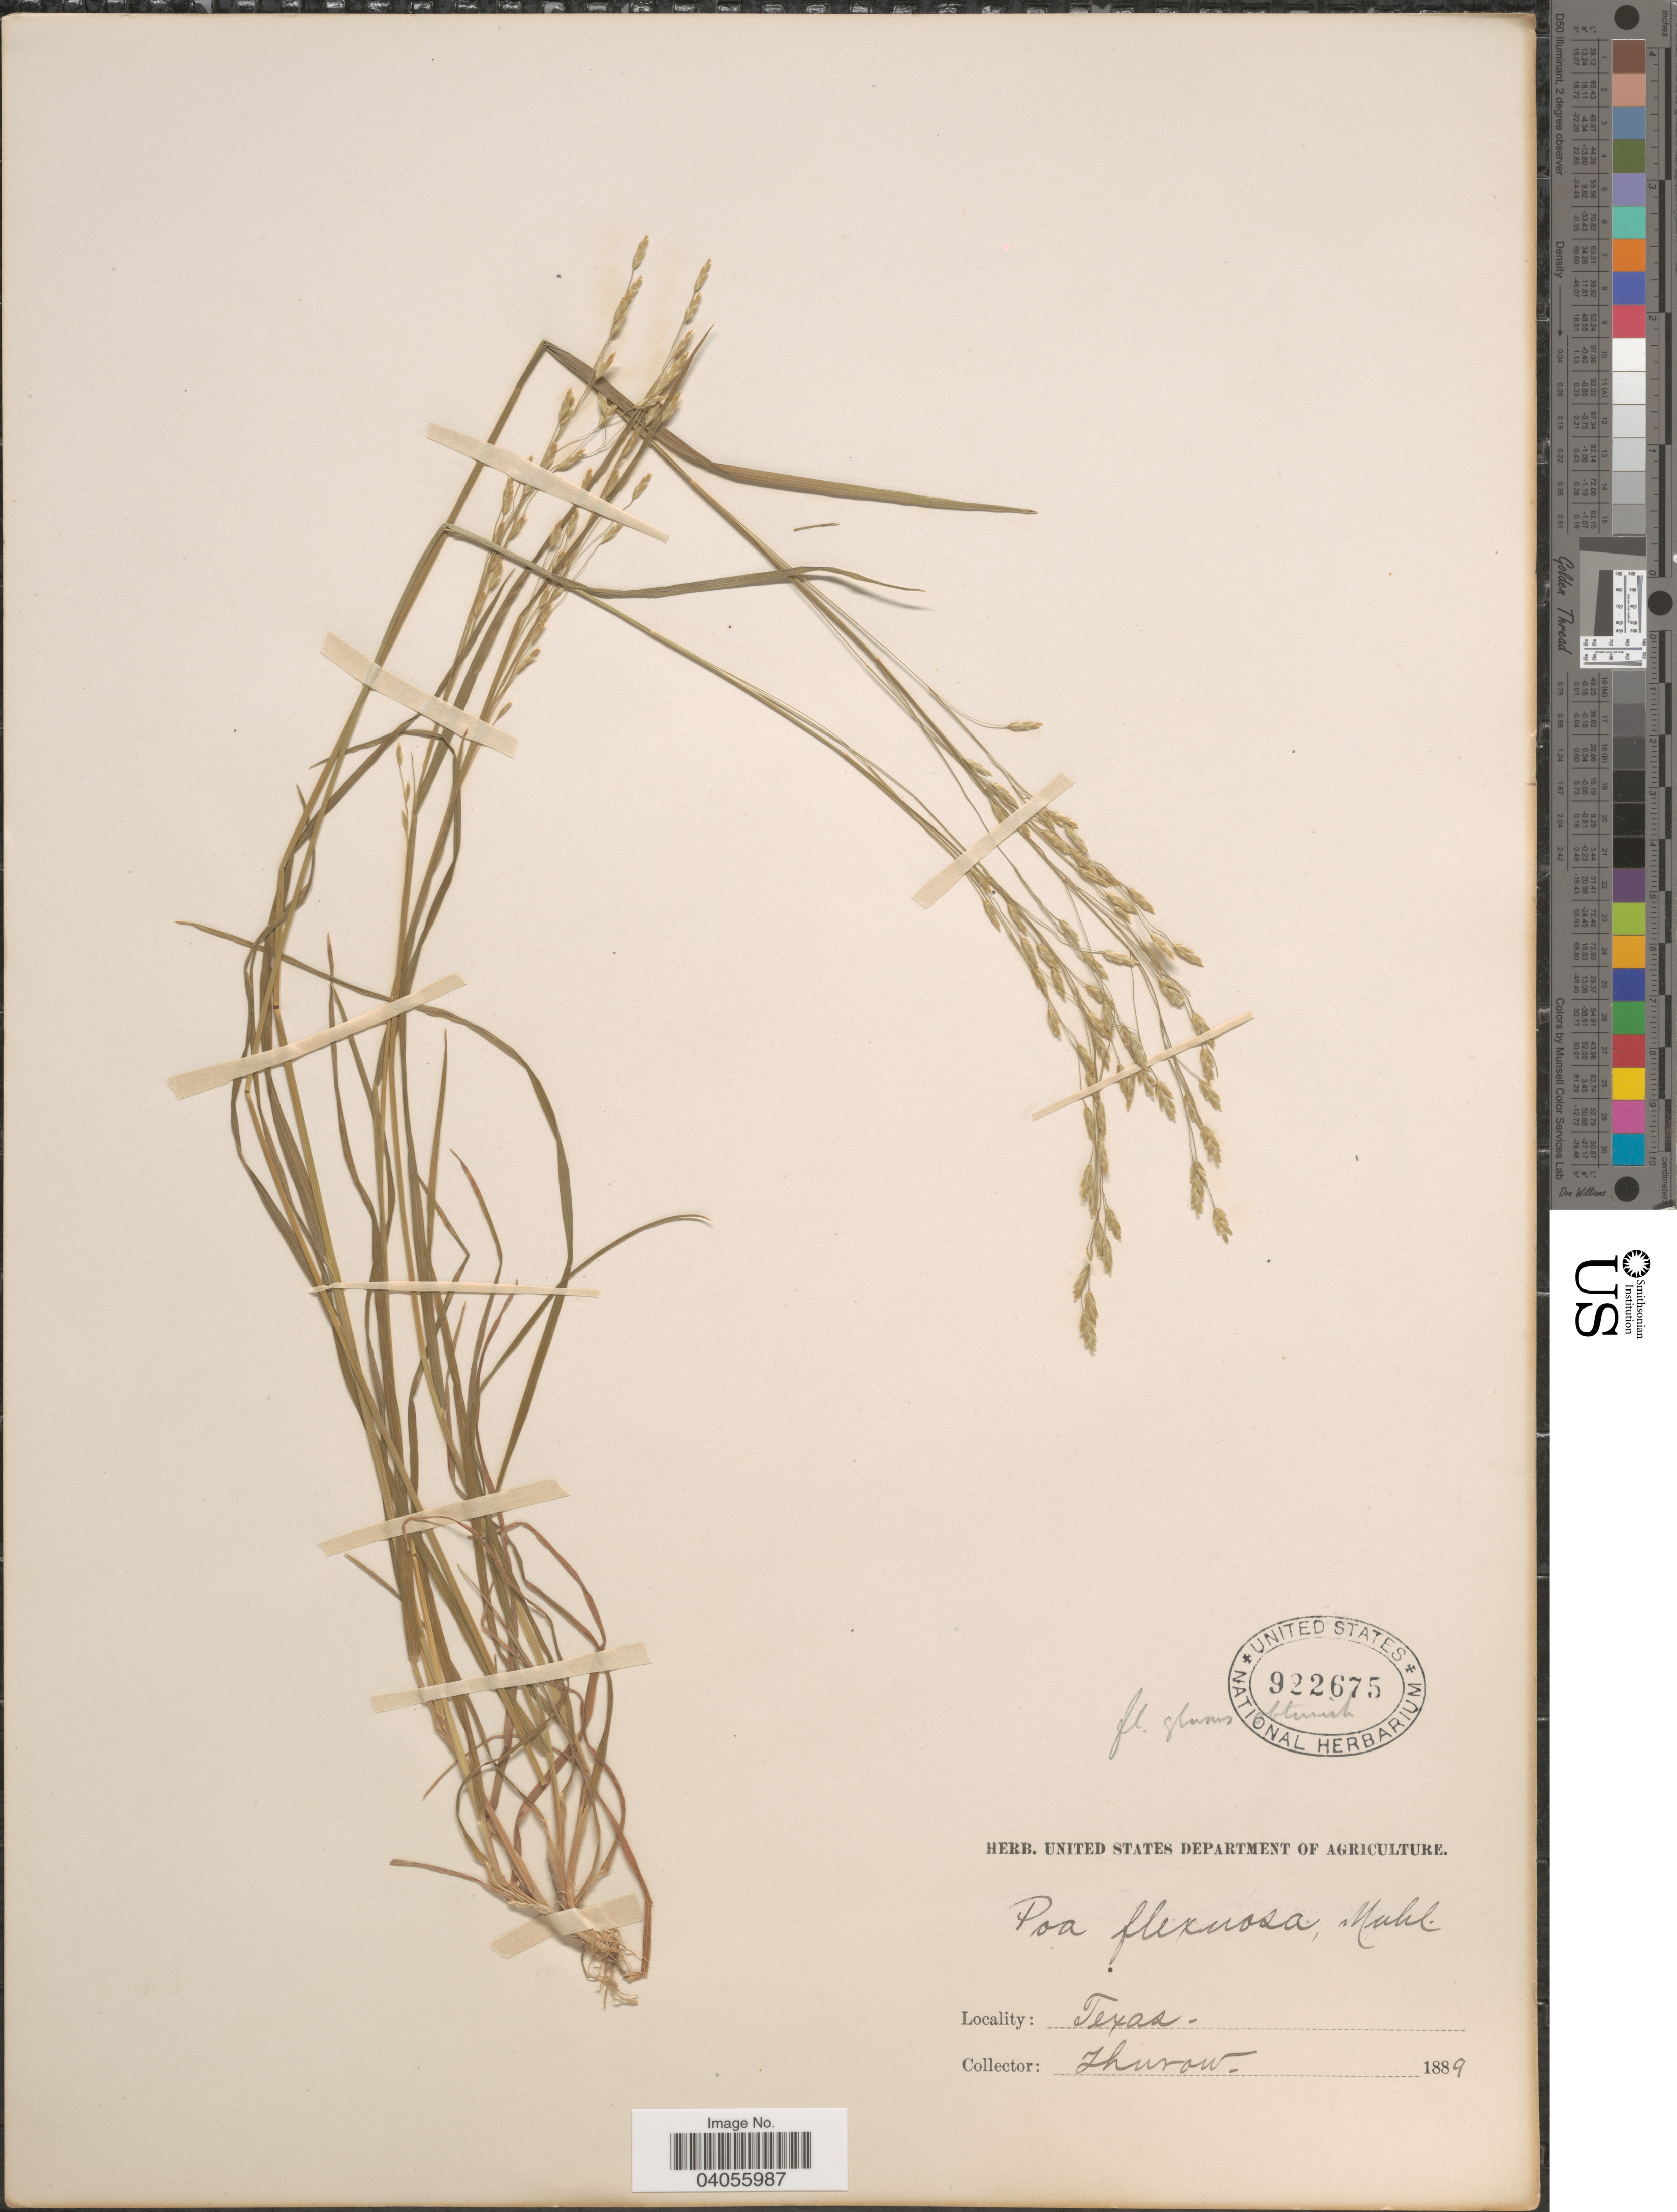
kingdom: Plantae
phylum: Tracheophyta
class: Liliopsida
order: Poales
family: Poaceae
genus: Poa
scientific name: Poa autumnalis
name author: Muhl. ex Elliott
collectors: Thurow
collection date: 1889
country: United States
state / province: Texas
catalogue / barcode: US 922675